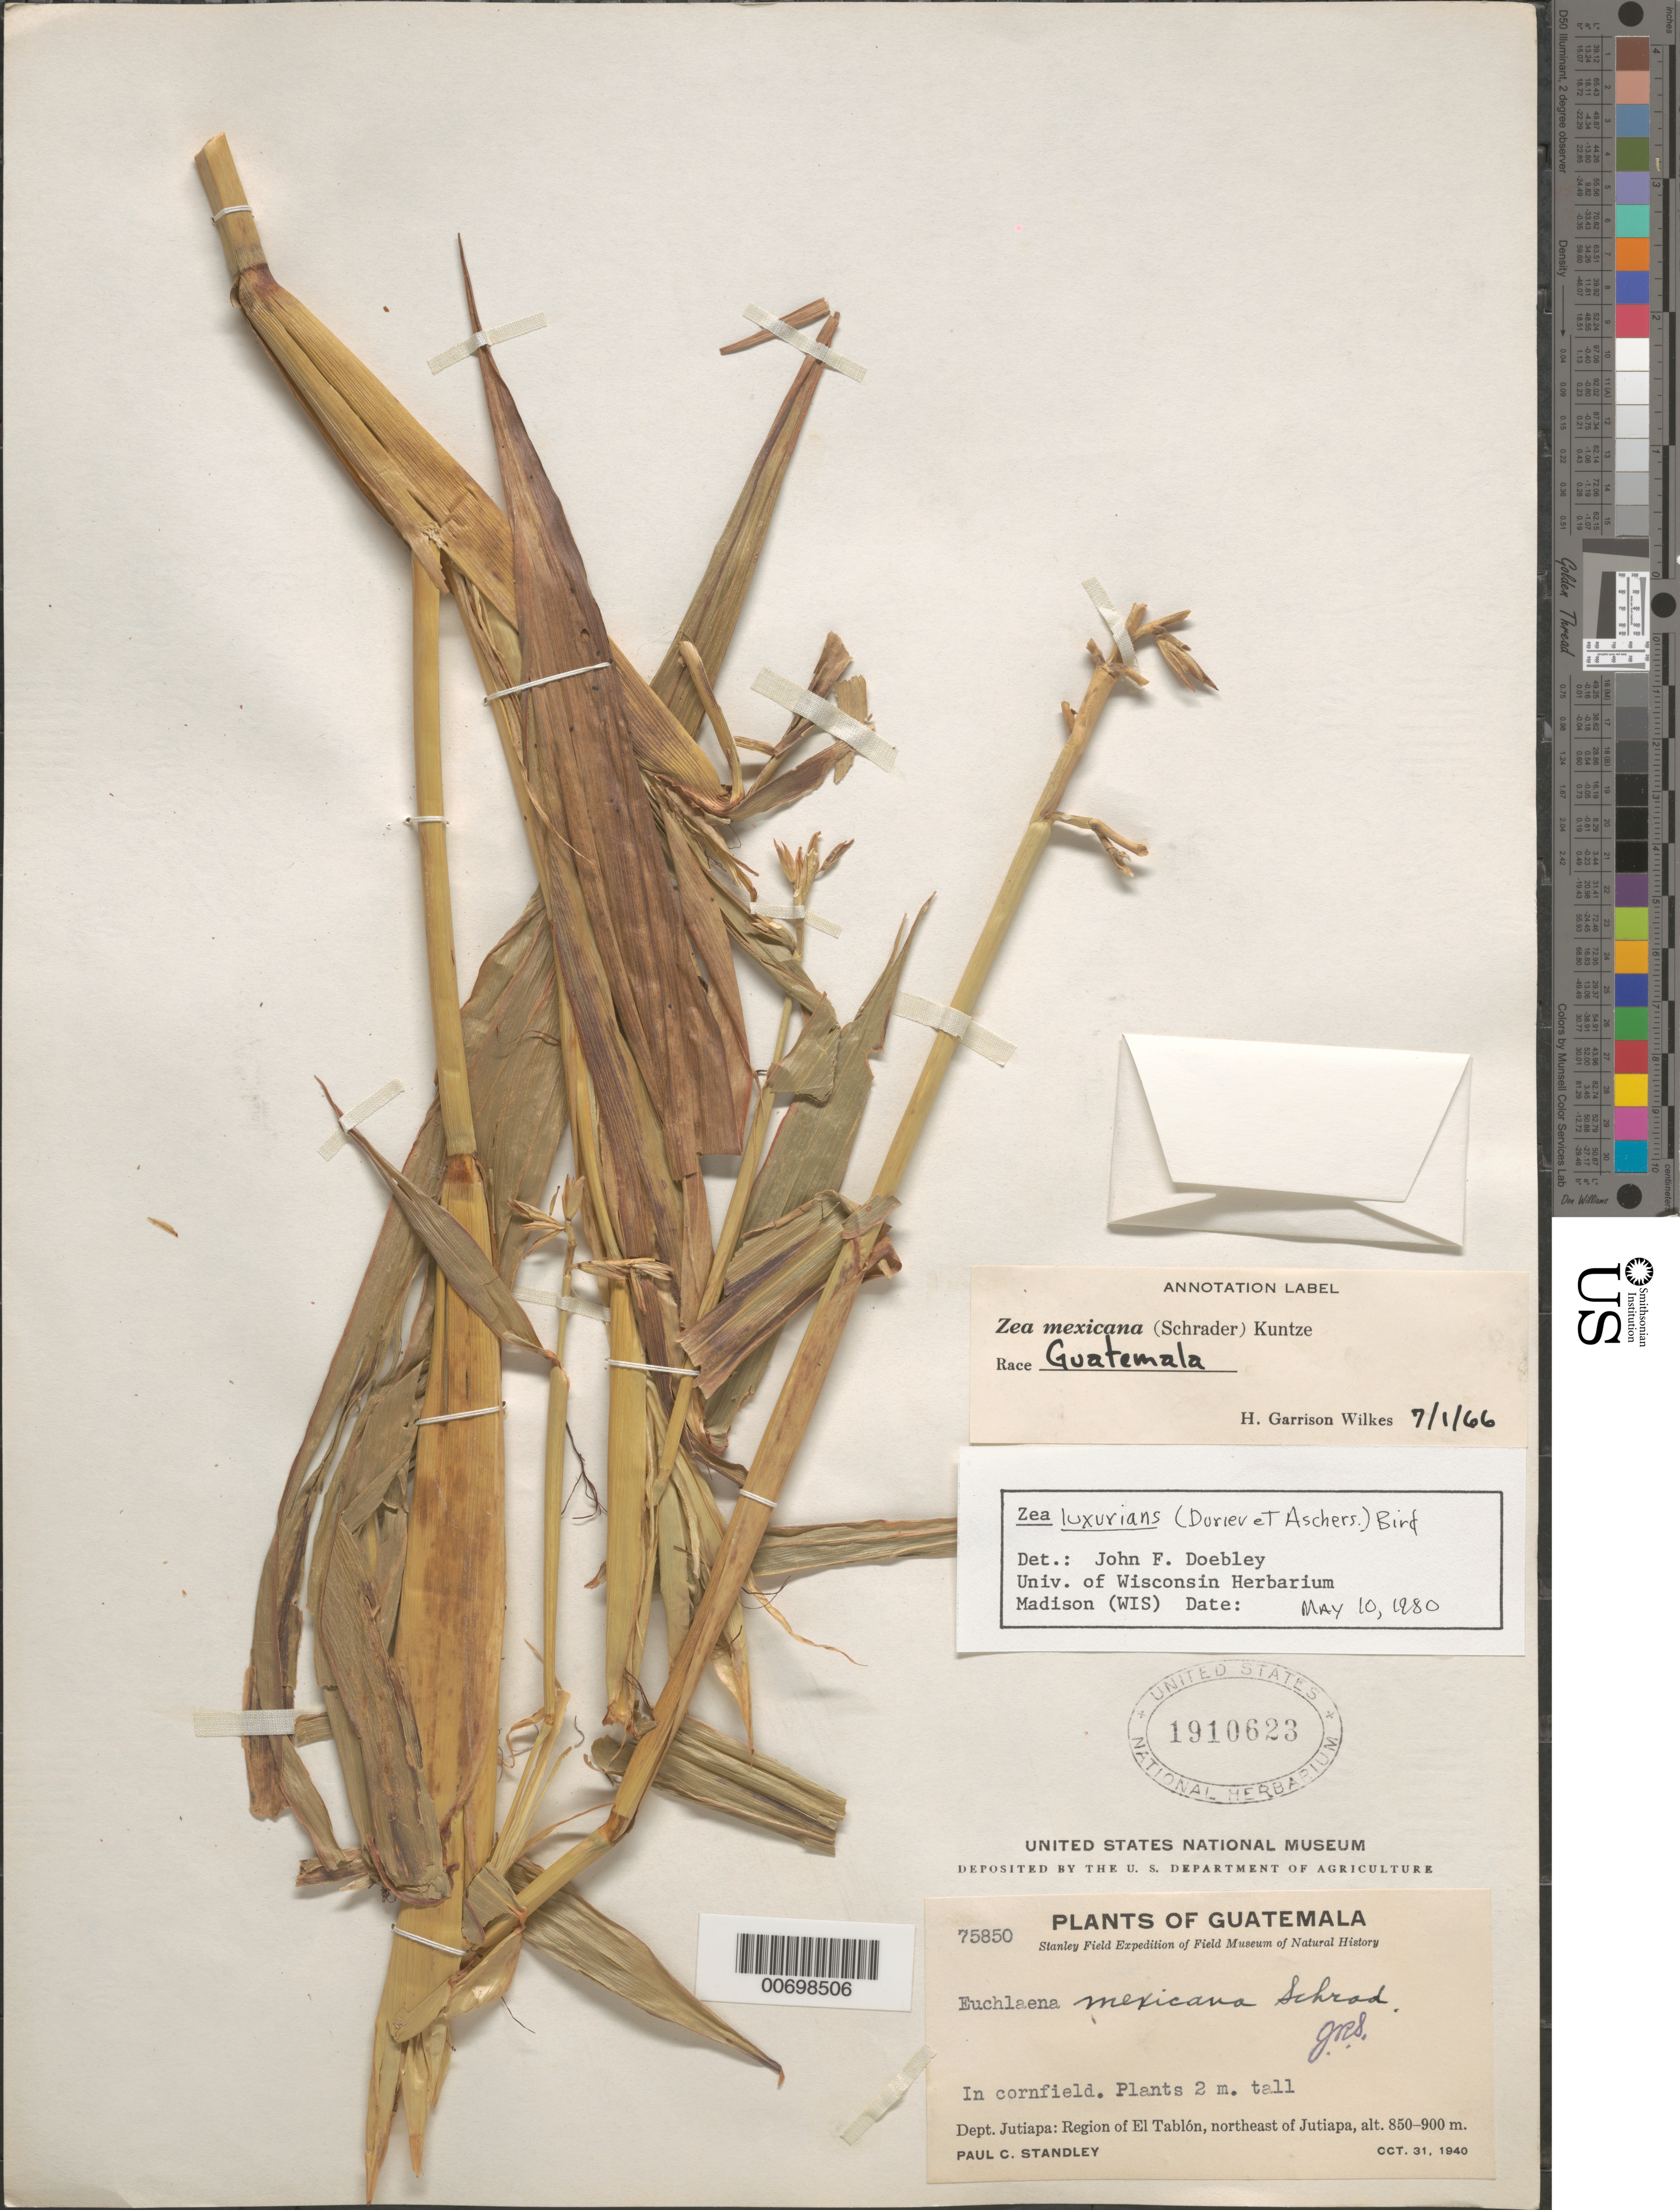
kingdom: Plantae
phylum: Tracheophyta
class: Liliopsida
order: Poales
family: Poaceae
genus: Zea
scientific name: Zea luxurians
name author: (Durieu & Asch.) R.M. Bird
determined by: Doebley, John F.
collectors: P. C. Standley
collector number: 75850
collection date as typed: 31 Oct 1940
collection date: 1940-10-31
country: Guatemala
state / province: Jutiapa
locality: Region of El Tablon, NE of Jutiapa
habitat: In corn field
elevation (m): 850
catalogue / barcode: US 1910623